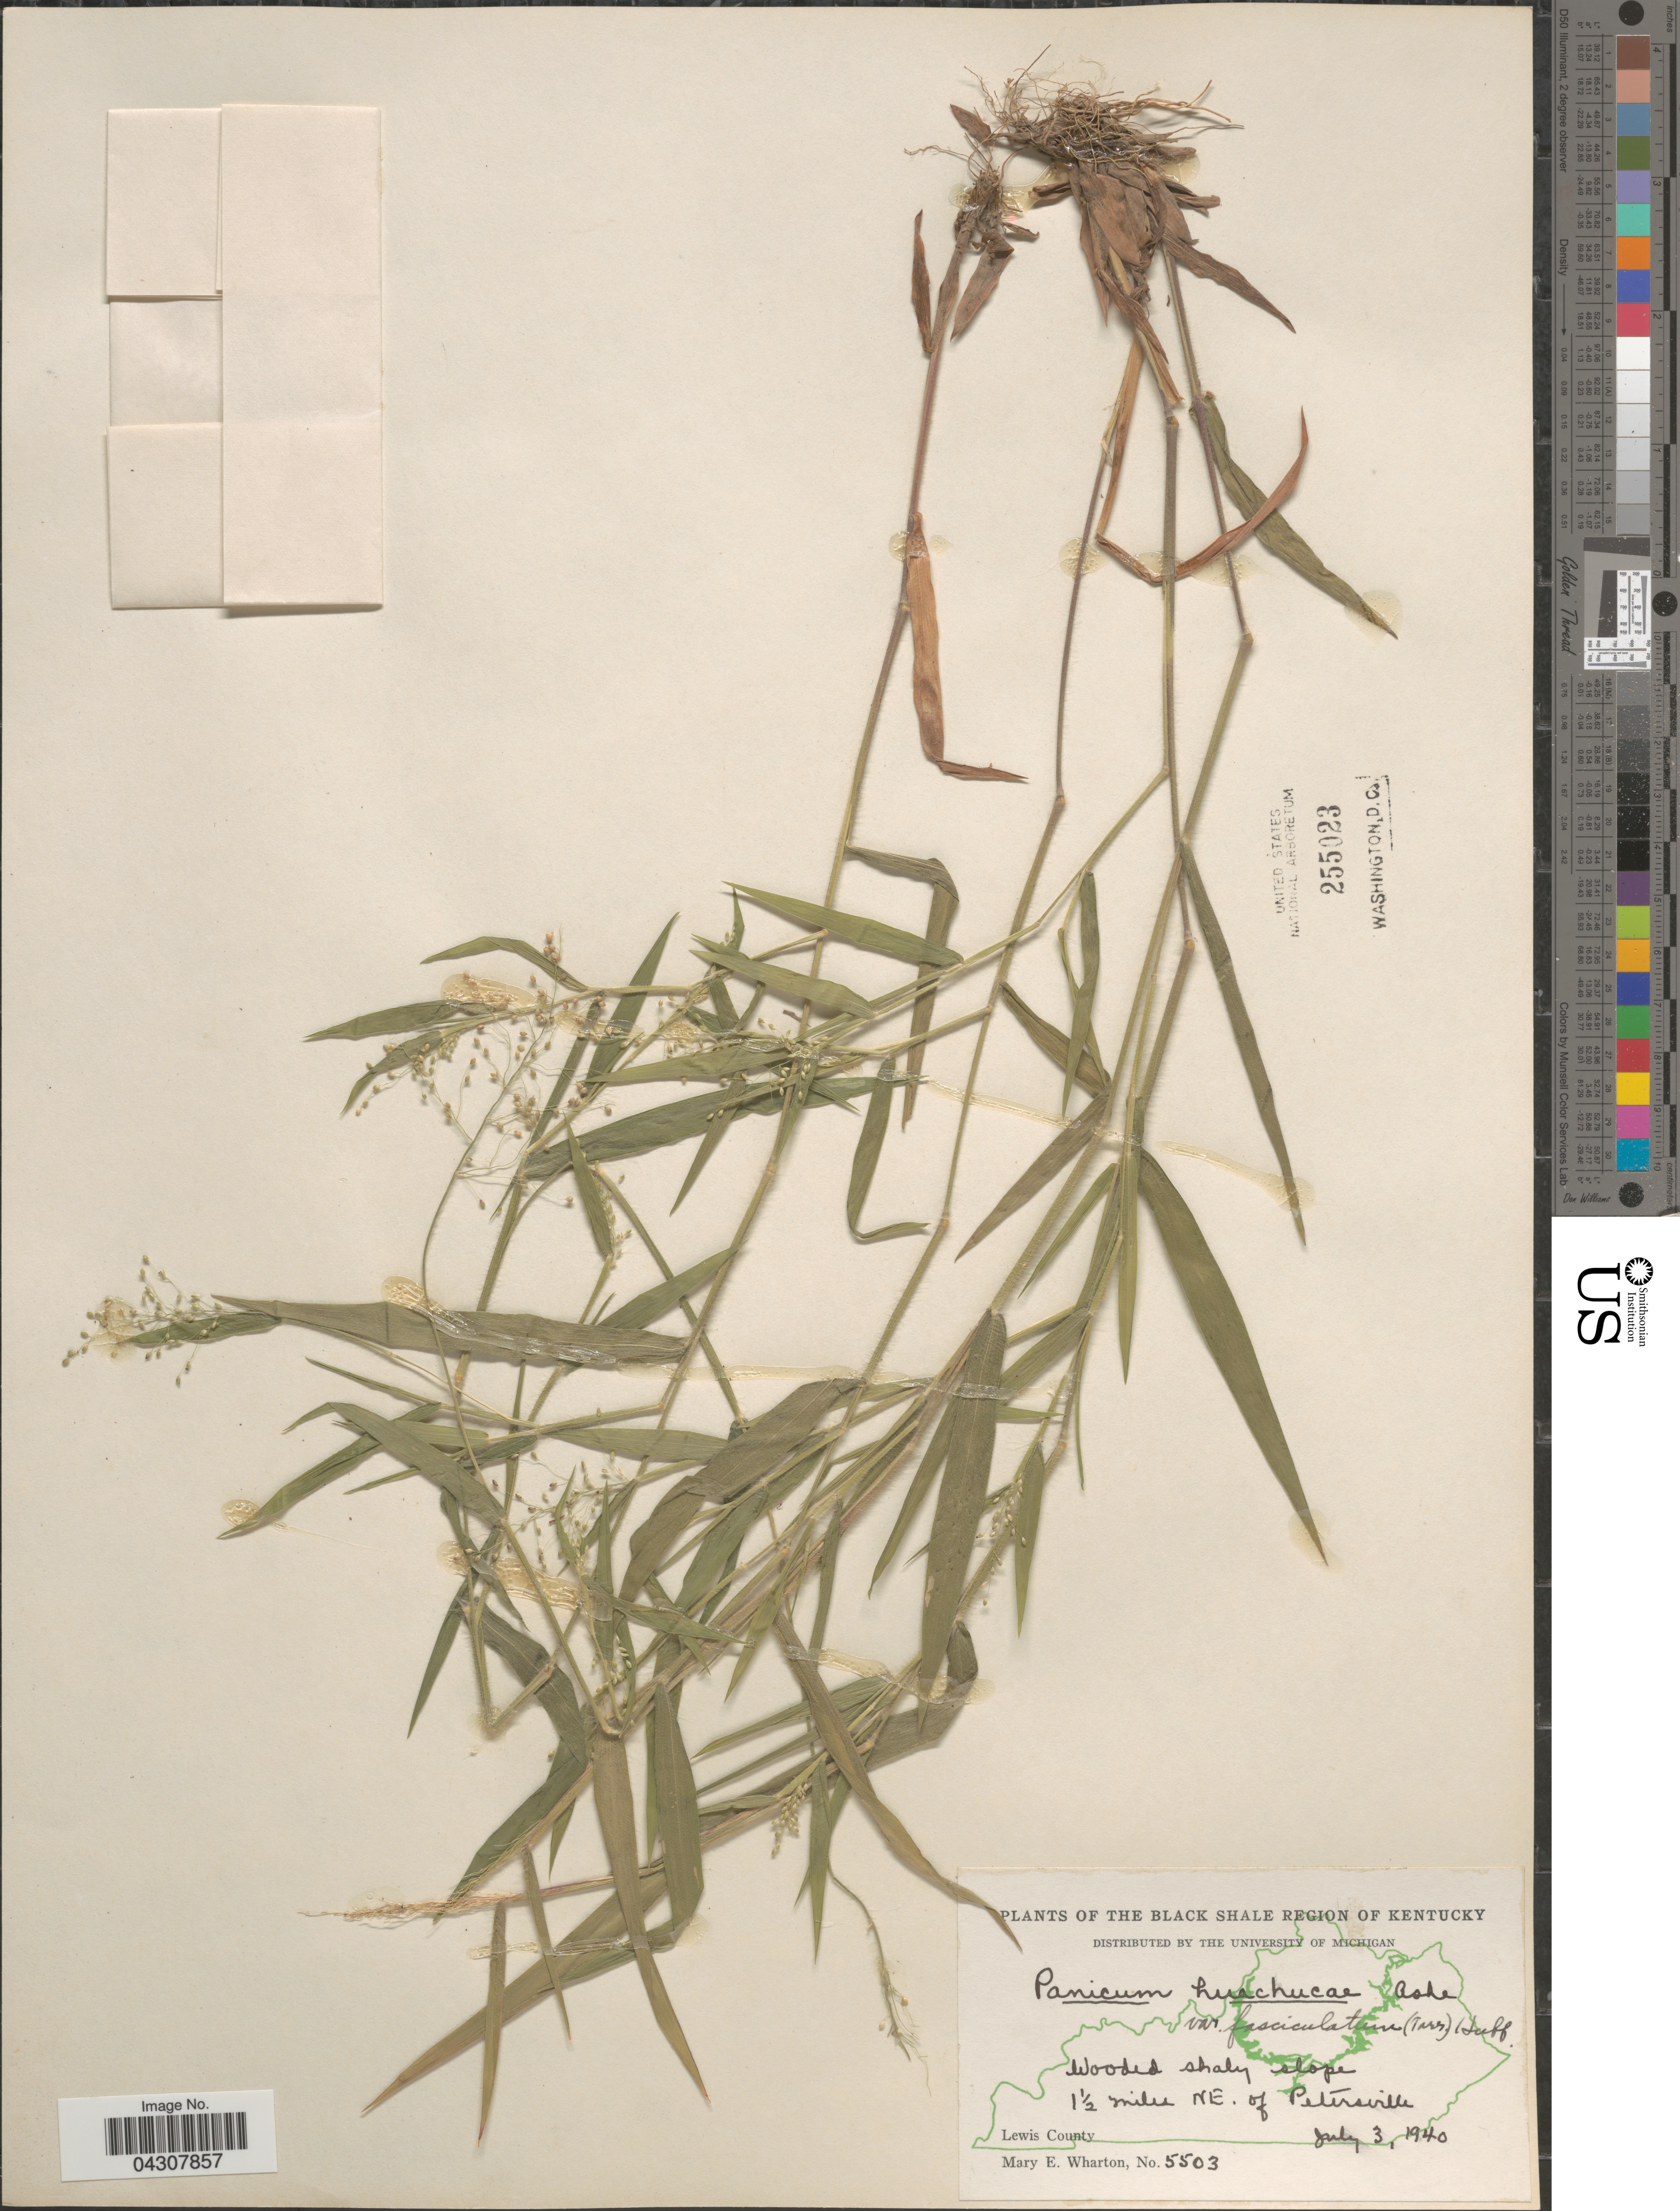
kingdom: Plantae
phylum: Tracheophyta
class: Liliopsida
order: Poales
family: Poaceae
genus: Dichanthelium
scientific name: Dichanthelium acuminatum var. acuminatum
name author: (Sw.) Gould & C.A. Clark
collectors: M. Wharton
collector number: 5503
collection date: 1940-07-03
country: United States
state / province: Kentucky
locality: The Black Shale Region of Kentucky. Wooded shaly slope 1½ miles NE. of Petersville. Lewis County.